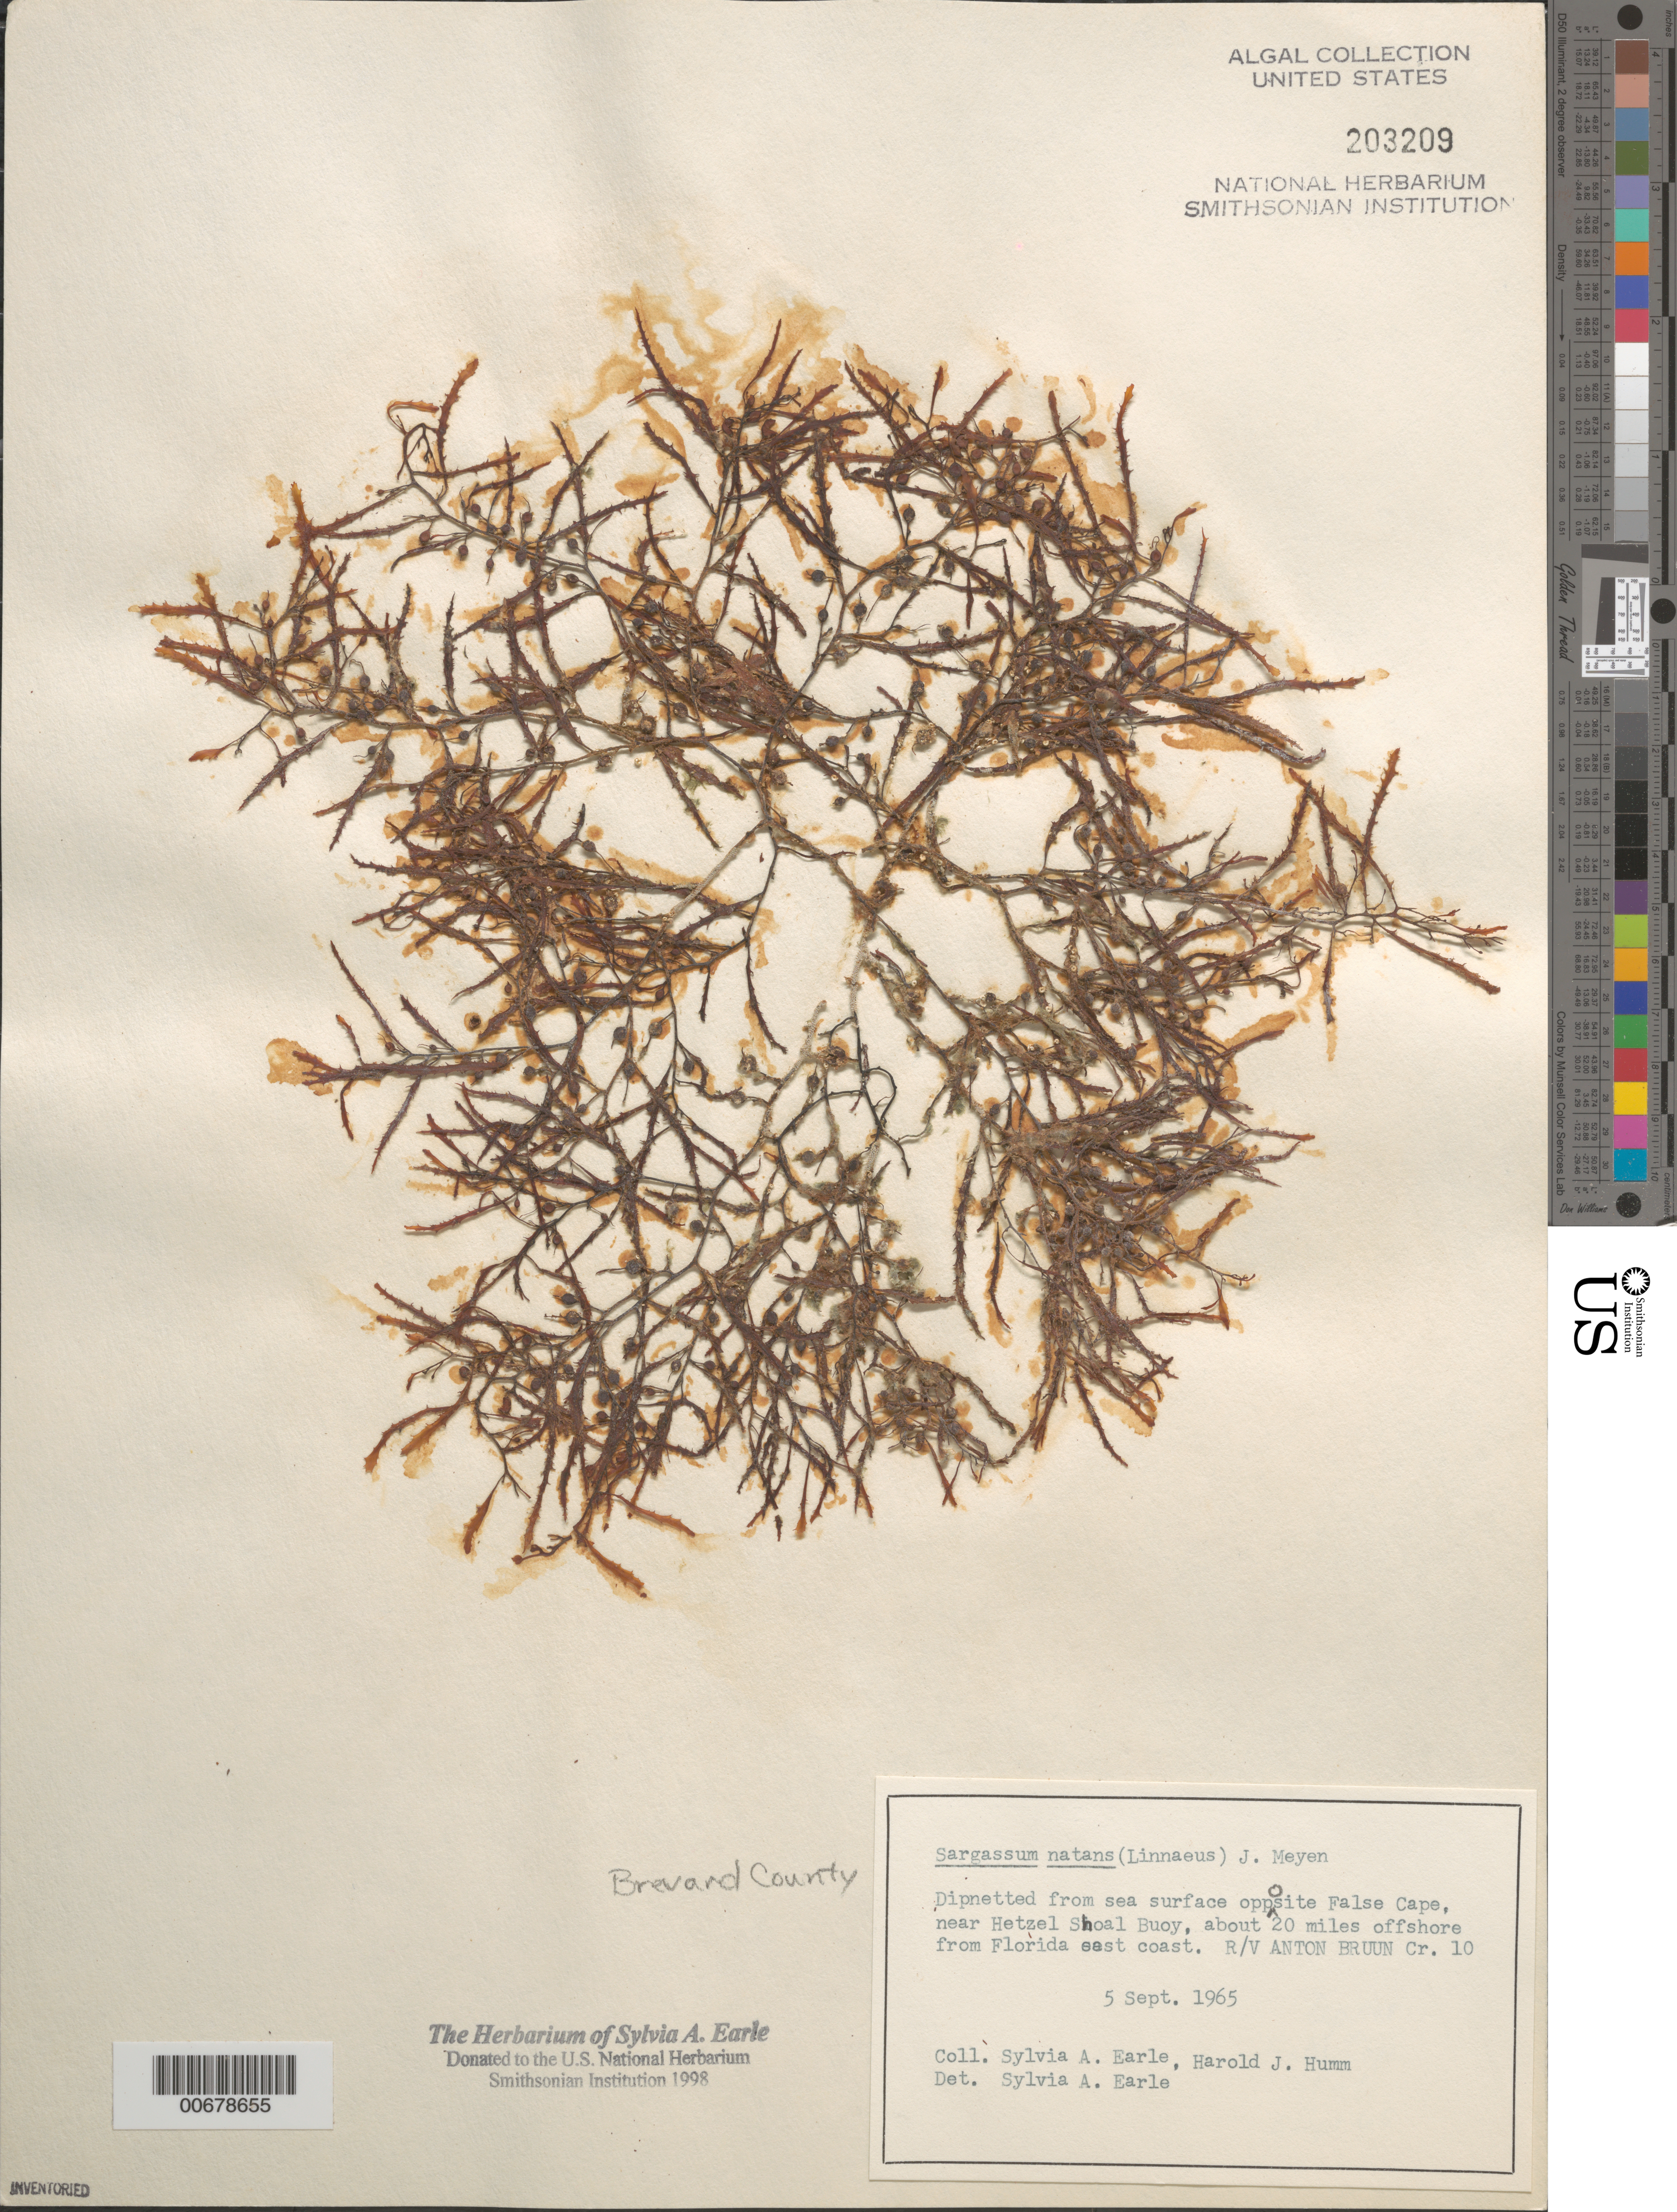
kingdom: Chromista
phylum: Ochrophyta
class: Phaeophyceae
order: Fucales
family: Sargassaceae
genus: Sargassum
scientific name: Sargassum natans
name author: (L.) Gaillon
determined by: Earle, S. A.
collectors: S. A. Earle & H. J. Humm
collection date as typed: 05 Sep 1965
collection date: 1965-09-05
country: United States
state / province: Florida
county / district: Brevard County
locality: Atlantic Ocean off False Cape, near Hetzel Shoal Buoy, ca. 20 miles off Florida east coast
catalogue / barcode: US 203209